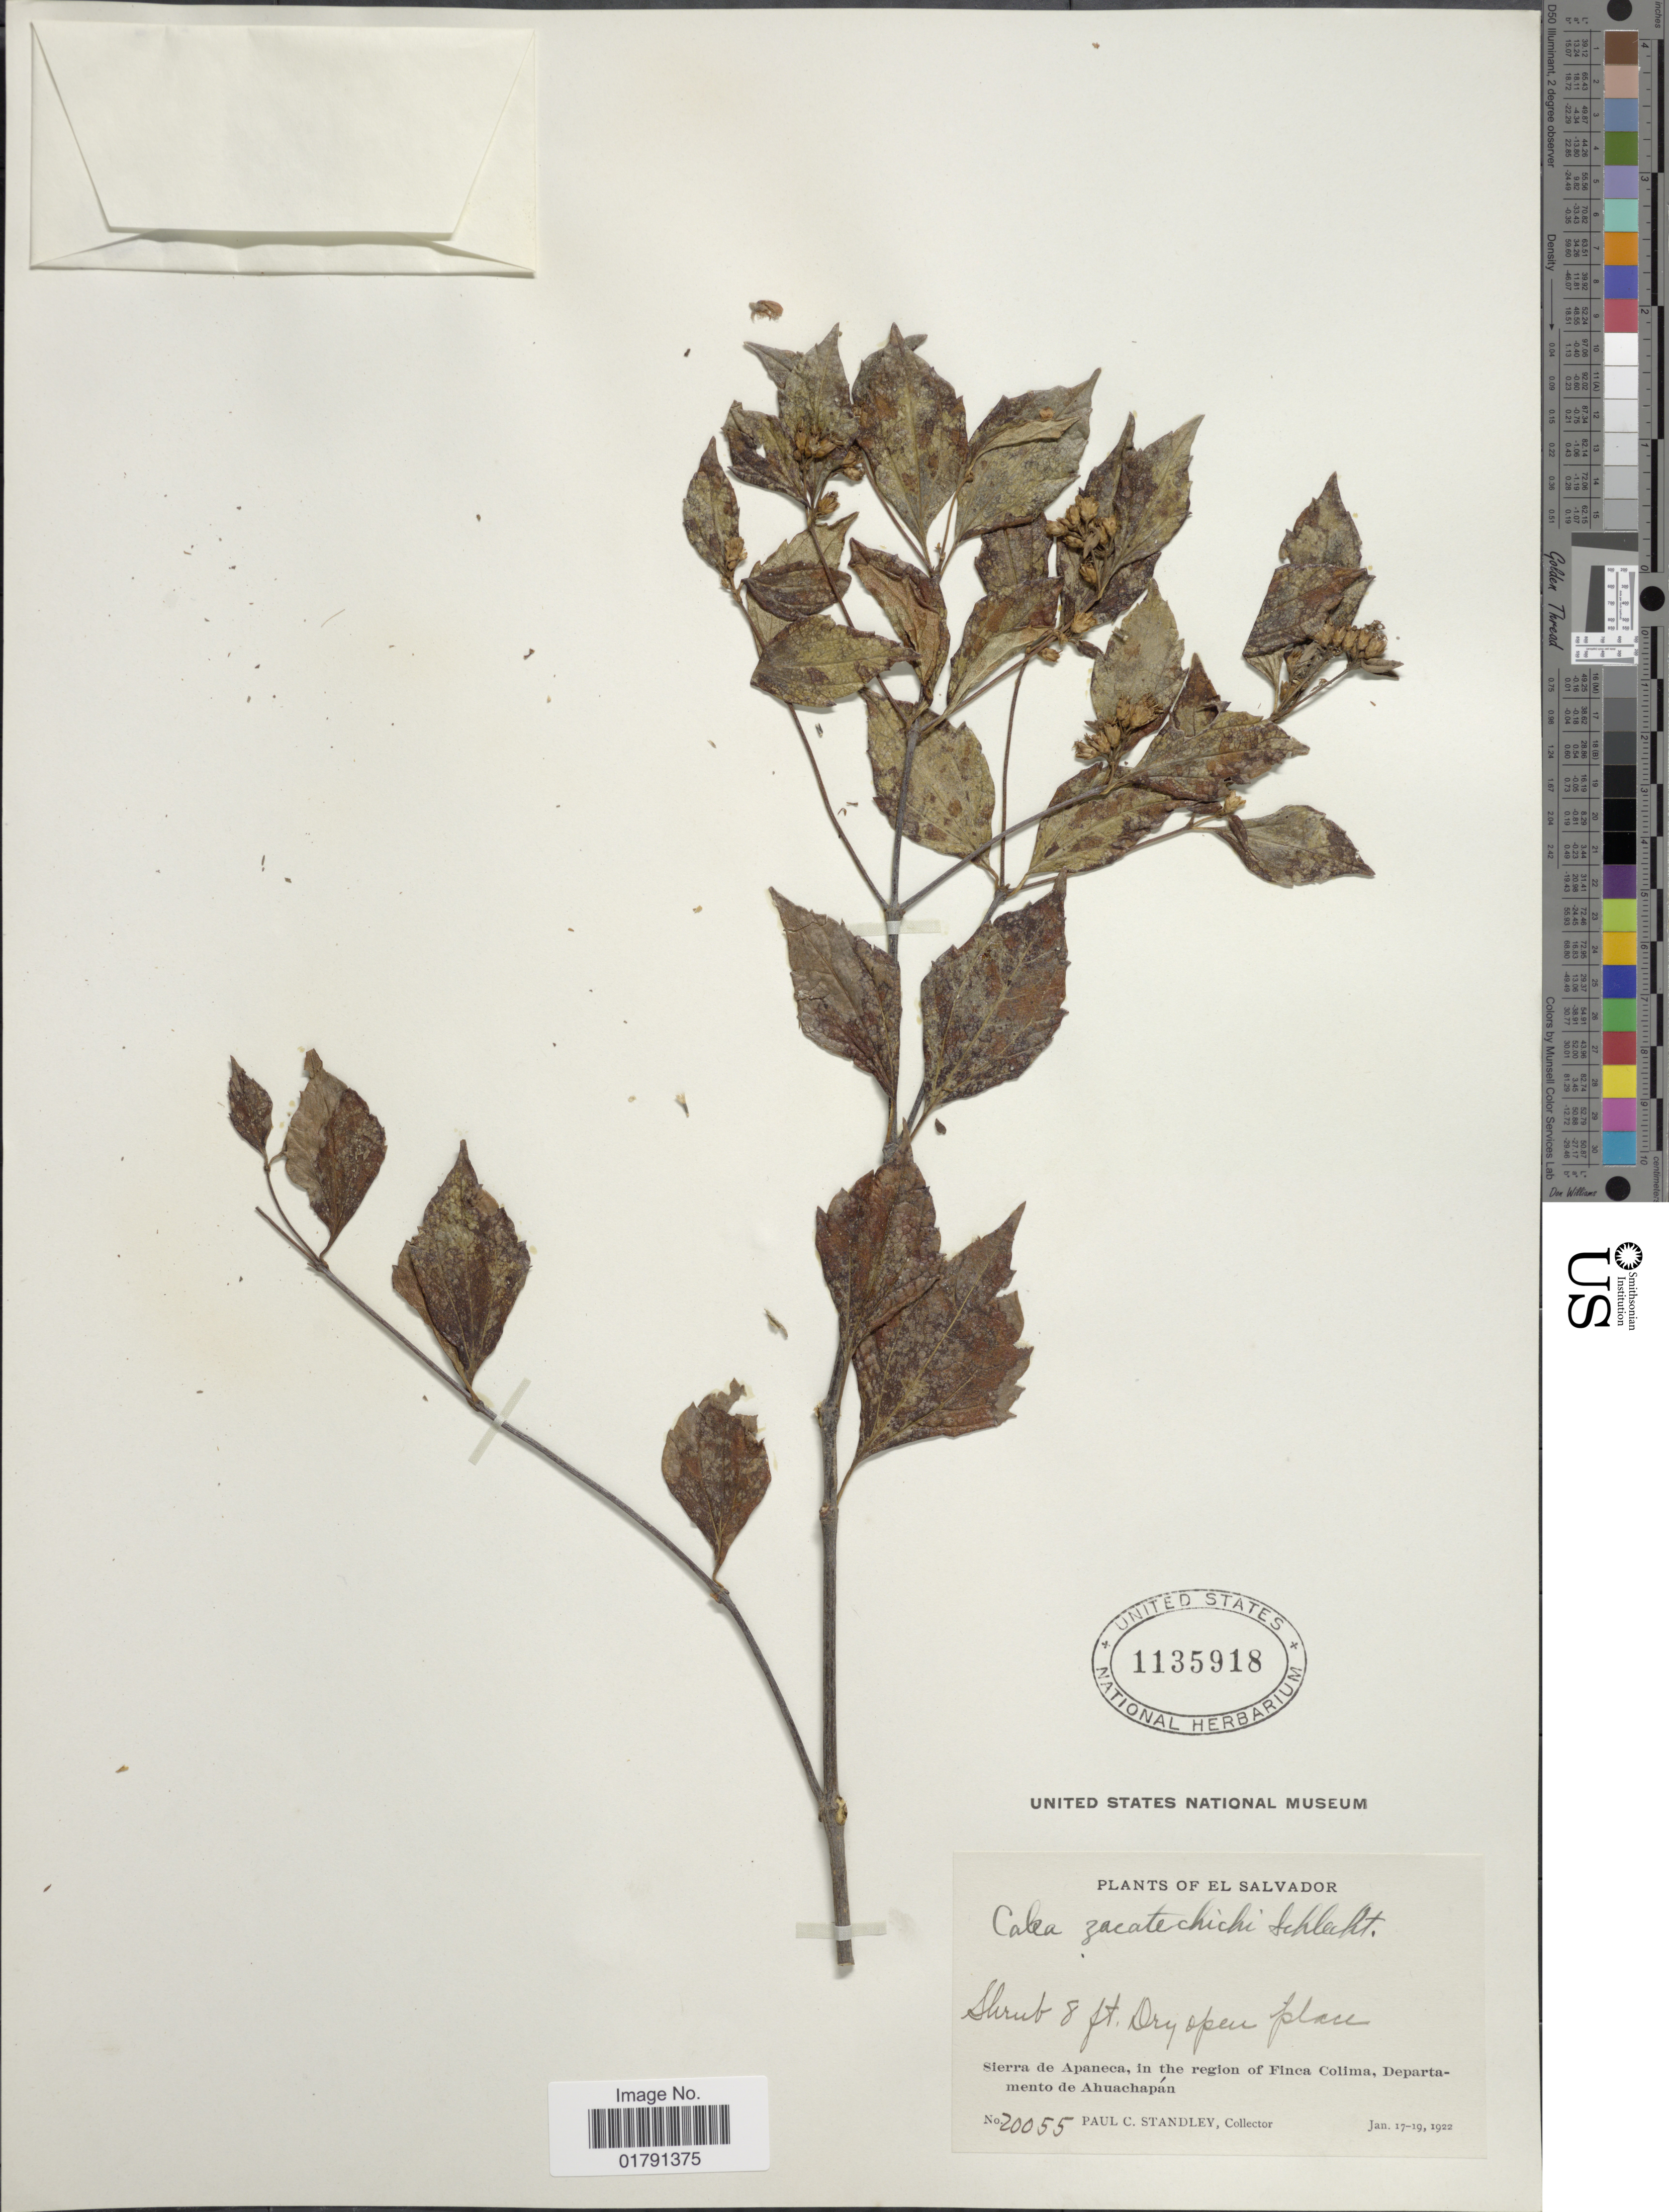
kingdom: Plantae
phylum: Tracheophyta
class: Magnoliopsida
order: Asterales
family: Asteraceae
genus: Calea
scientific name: Calea ternifolia Oliv., hom. illeg.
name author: Oliv.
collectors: P. C. Standley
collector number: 20055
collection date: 1922-01-17/1922-01-19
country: El Salvador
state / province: Ahuachapan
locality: Sierra de Apaneca, in the region of Finca Colima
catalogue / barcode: US 1135918